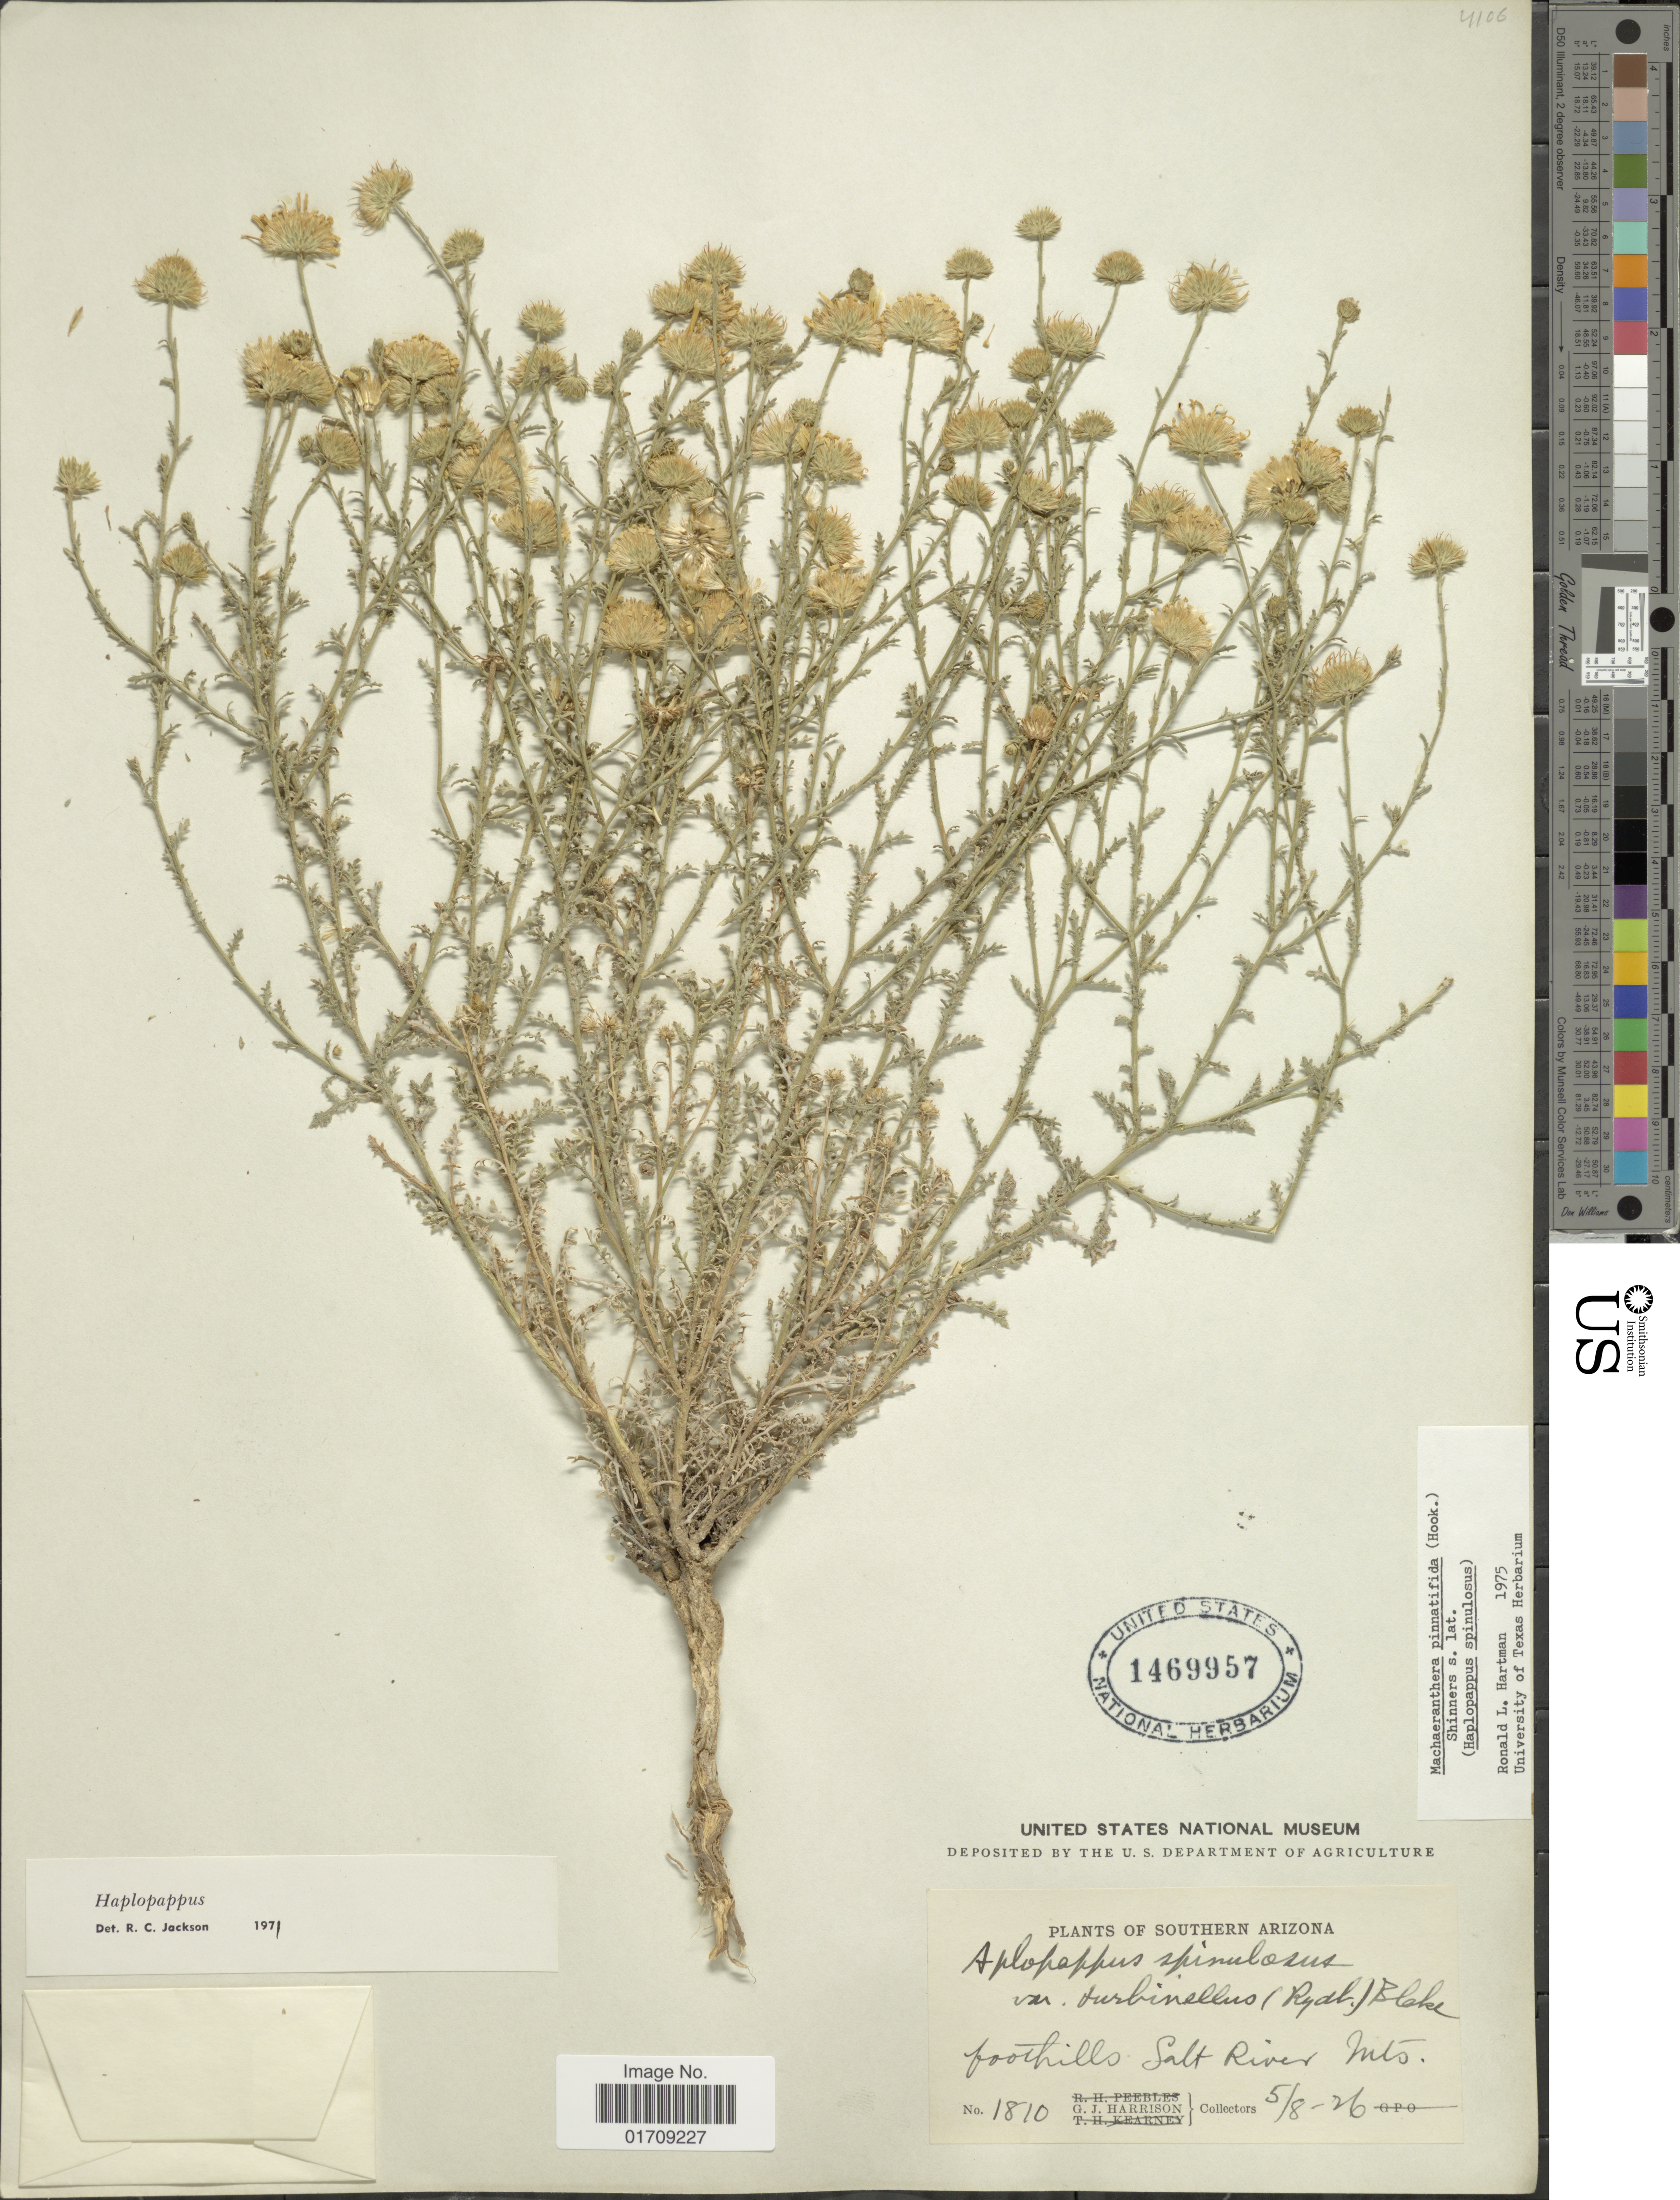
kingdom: Plantae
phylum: Tracheophyta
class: Magnoliopsida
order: Asterales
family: Asteraceae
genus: Machaeranthera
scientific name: Machaeranthera pinnatifida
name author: (Hook.) Shinners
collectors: G. J. Harrison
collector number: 1810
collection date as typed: Transcribed d/m/y: 8/5/26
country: United States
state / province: Arizona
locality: Southern Arizona, Salt River Mts.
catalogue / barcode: US 1469957